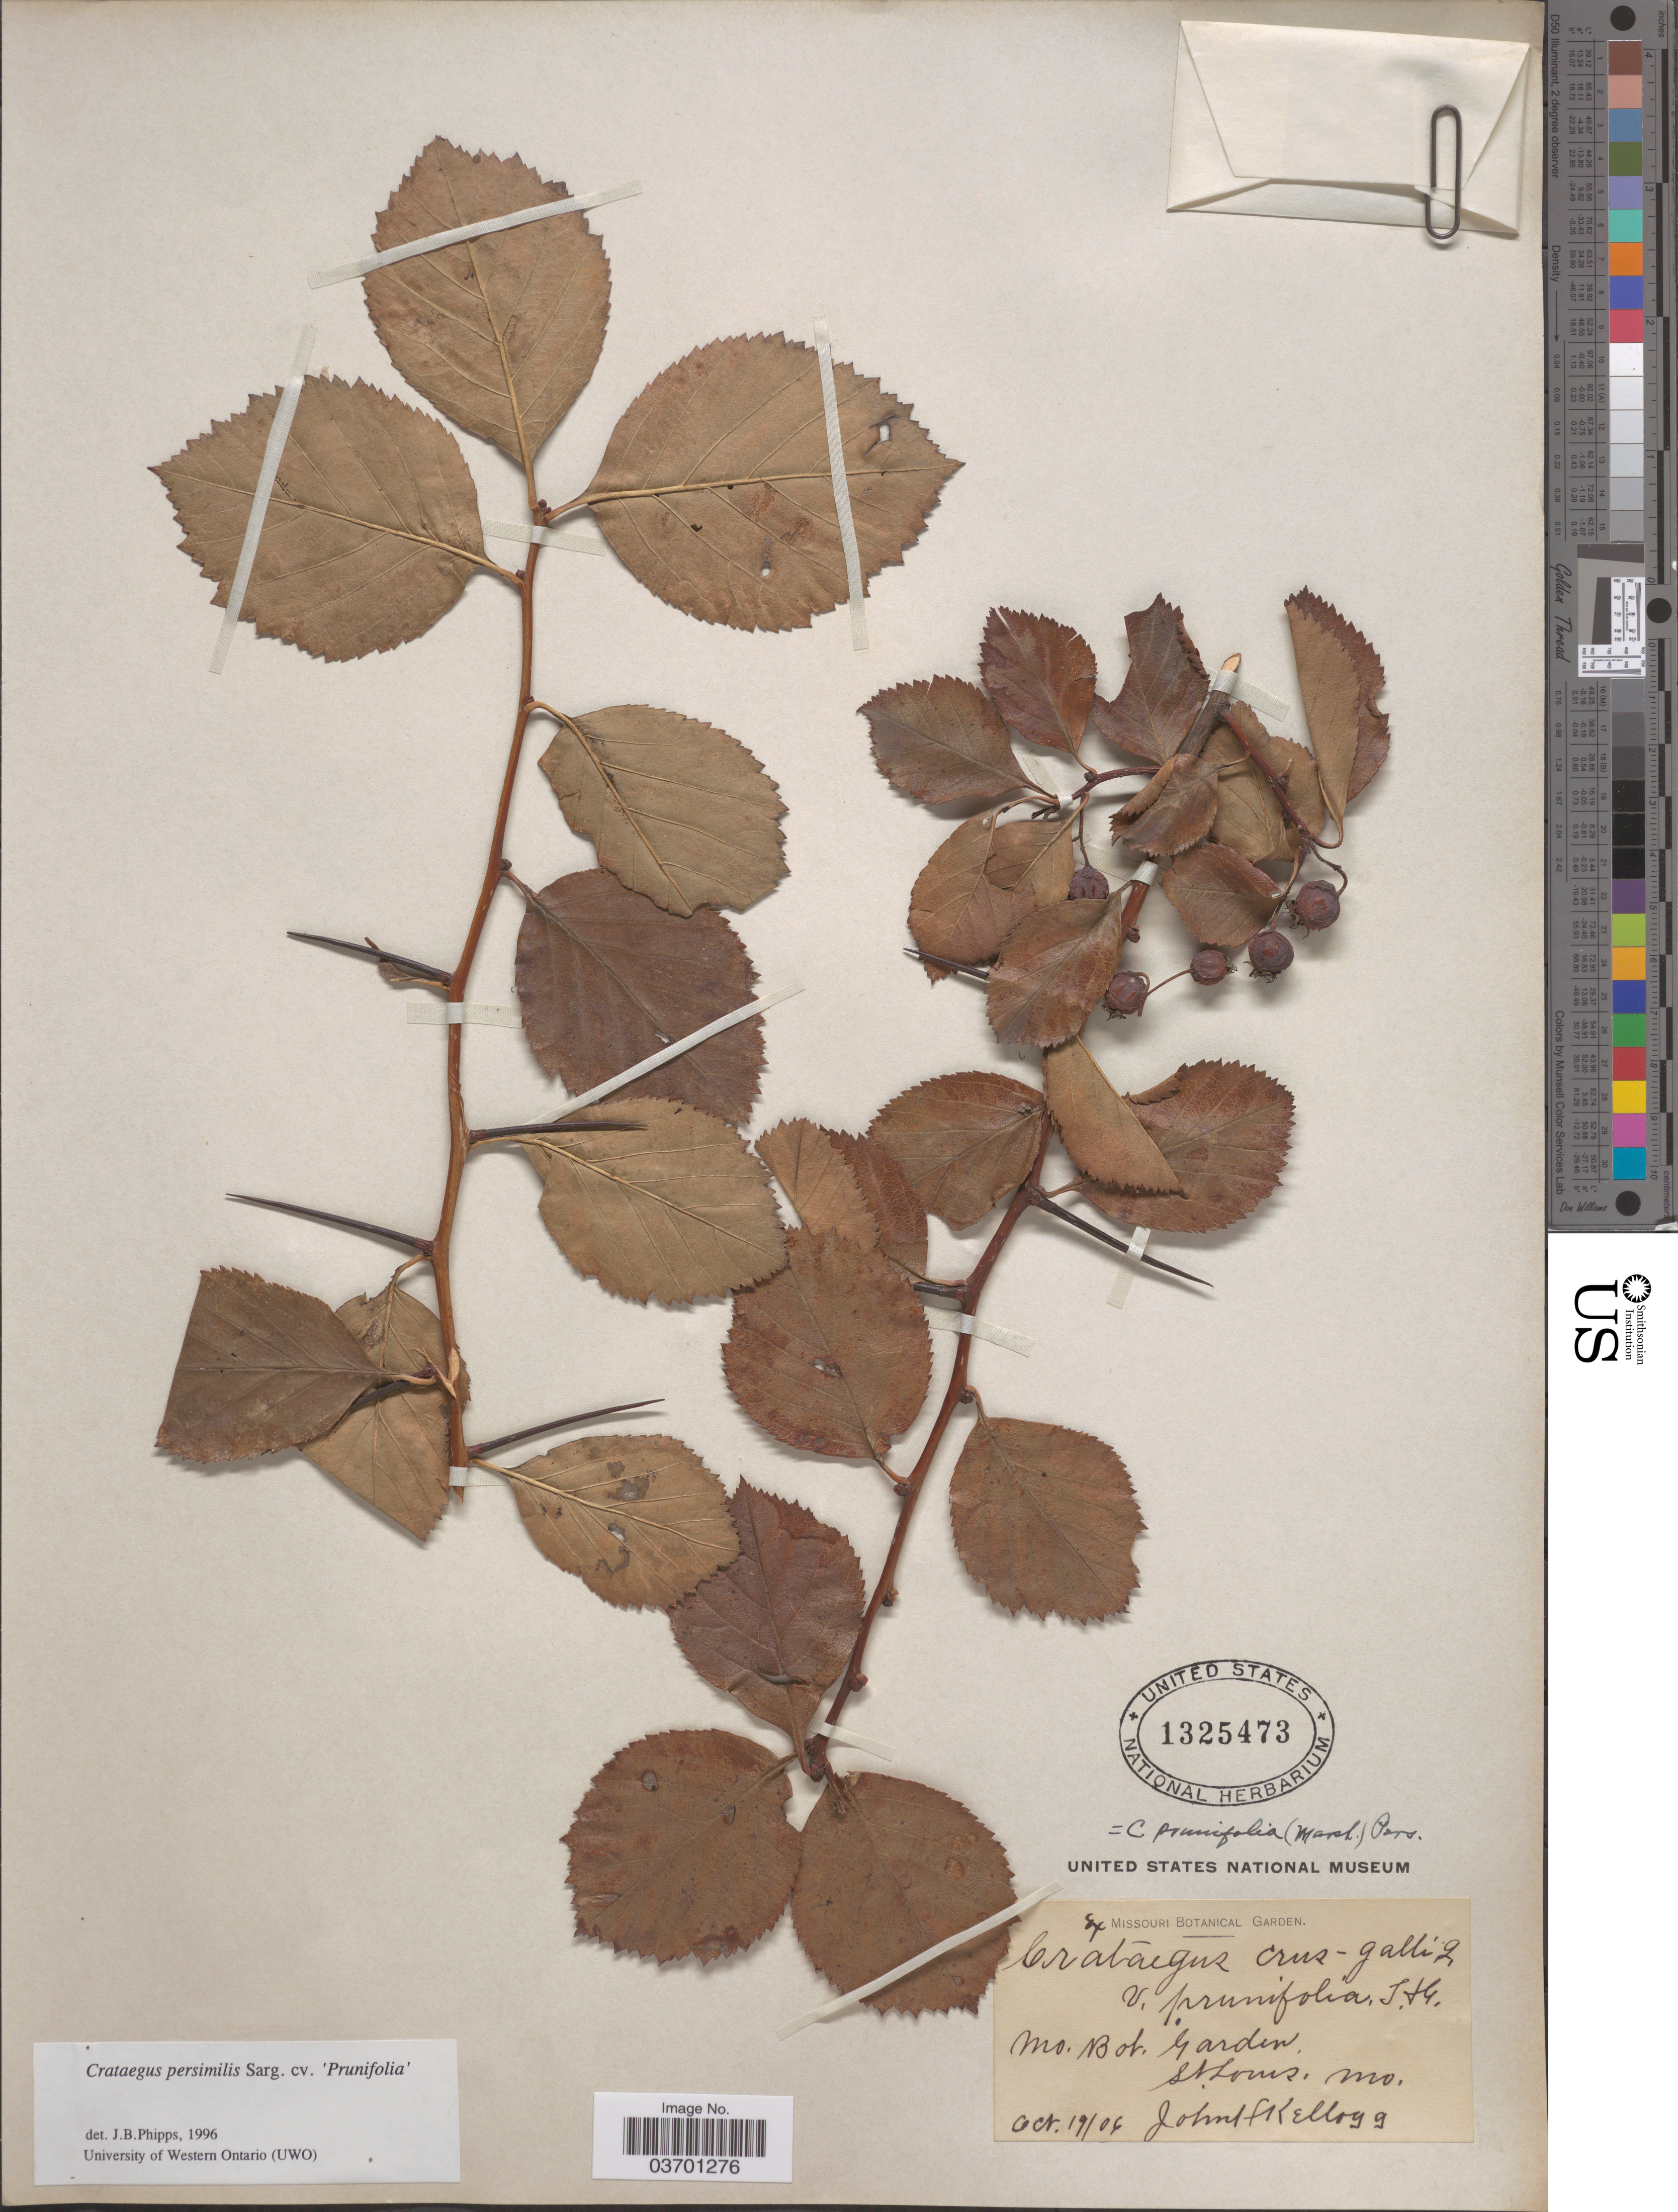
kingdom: Plantae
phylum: Tracheophyta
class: Magnoliopsida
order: Rosales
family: Rosaceae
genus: Crataegus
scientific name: Crataegus persimilis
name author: Sarg.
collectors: J. H. Kellogg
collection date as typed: Transcribed d/m/y: 19/10/4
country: United States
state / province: Missouri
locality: Mo. Bot. Garden, St. Louis.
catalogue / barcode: US 1325473